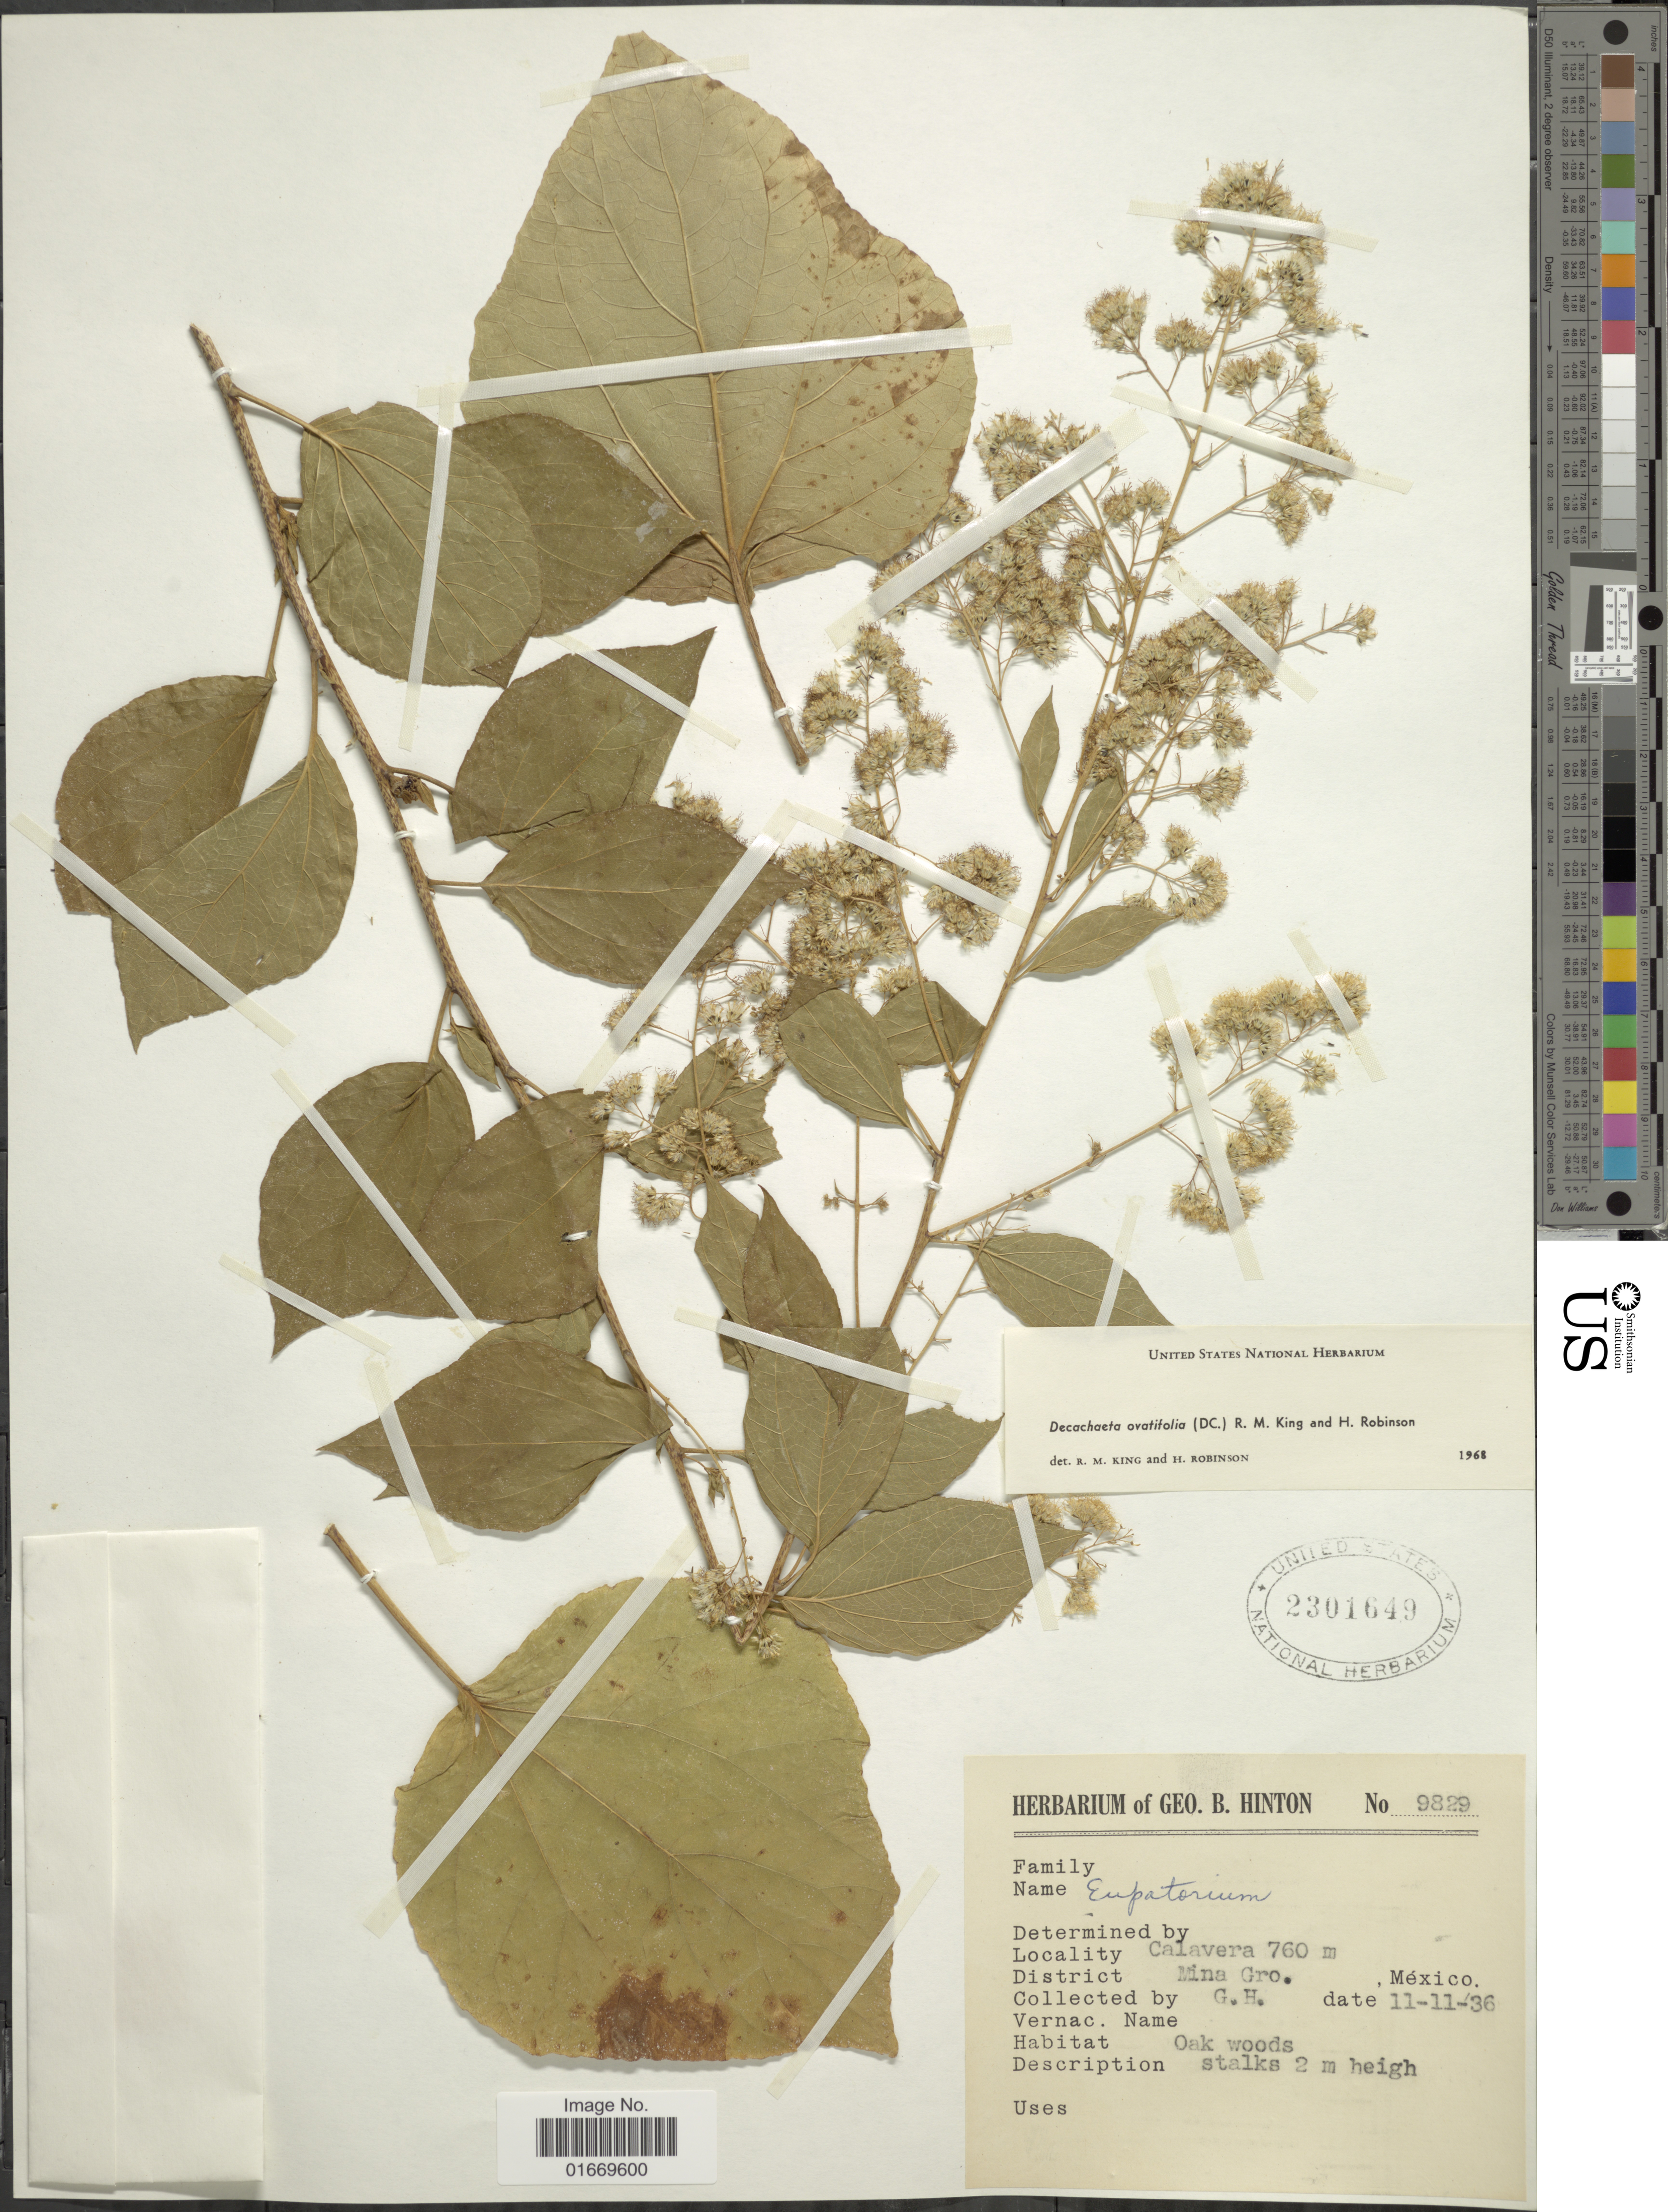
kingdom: Plantae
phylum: Tracheophyta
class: Magnoliopsida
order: Asterales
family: Asteraceae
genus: Decachaeta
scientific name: Decachaeta ovatifolia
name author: (DC.) R.M. King & H. Rob.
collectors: G. B. Hinton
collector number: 9829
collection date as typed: Transcribed d/m/y: 11/11/36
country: Mexico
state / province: Guerrero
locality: Mina Gro. Mexico. Calavera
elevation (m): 760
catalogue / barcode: US 2301649